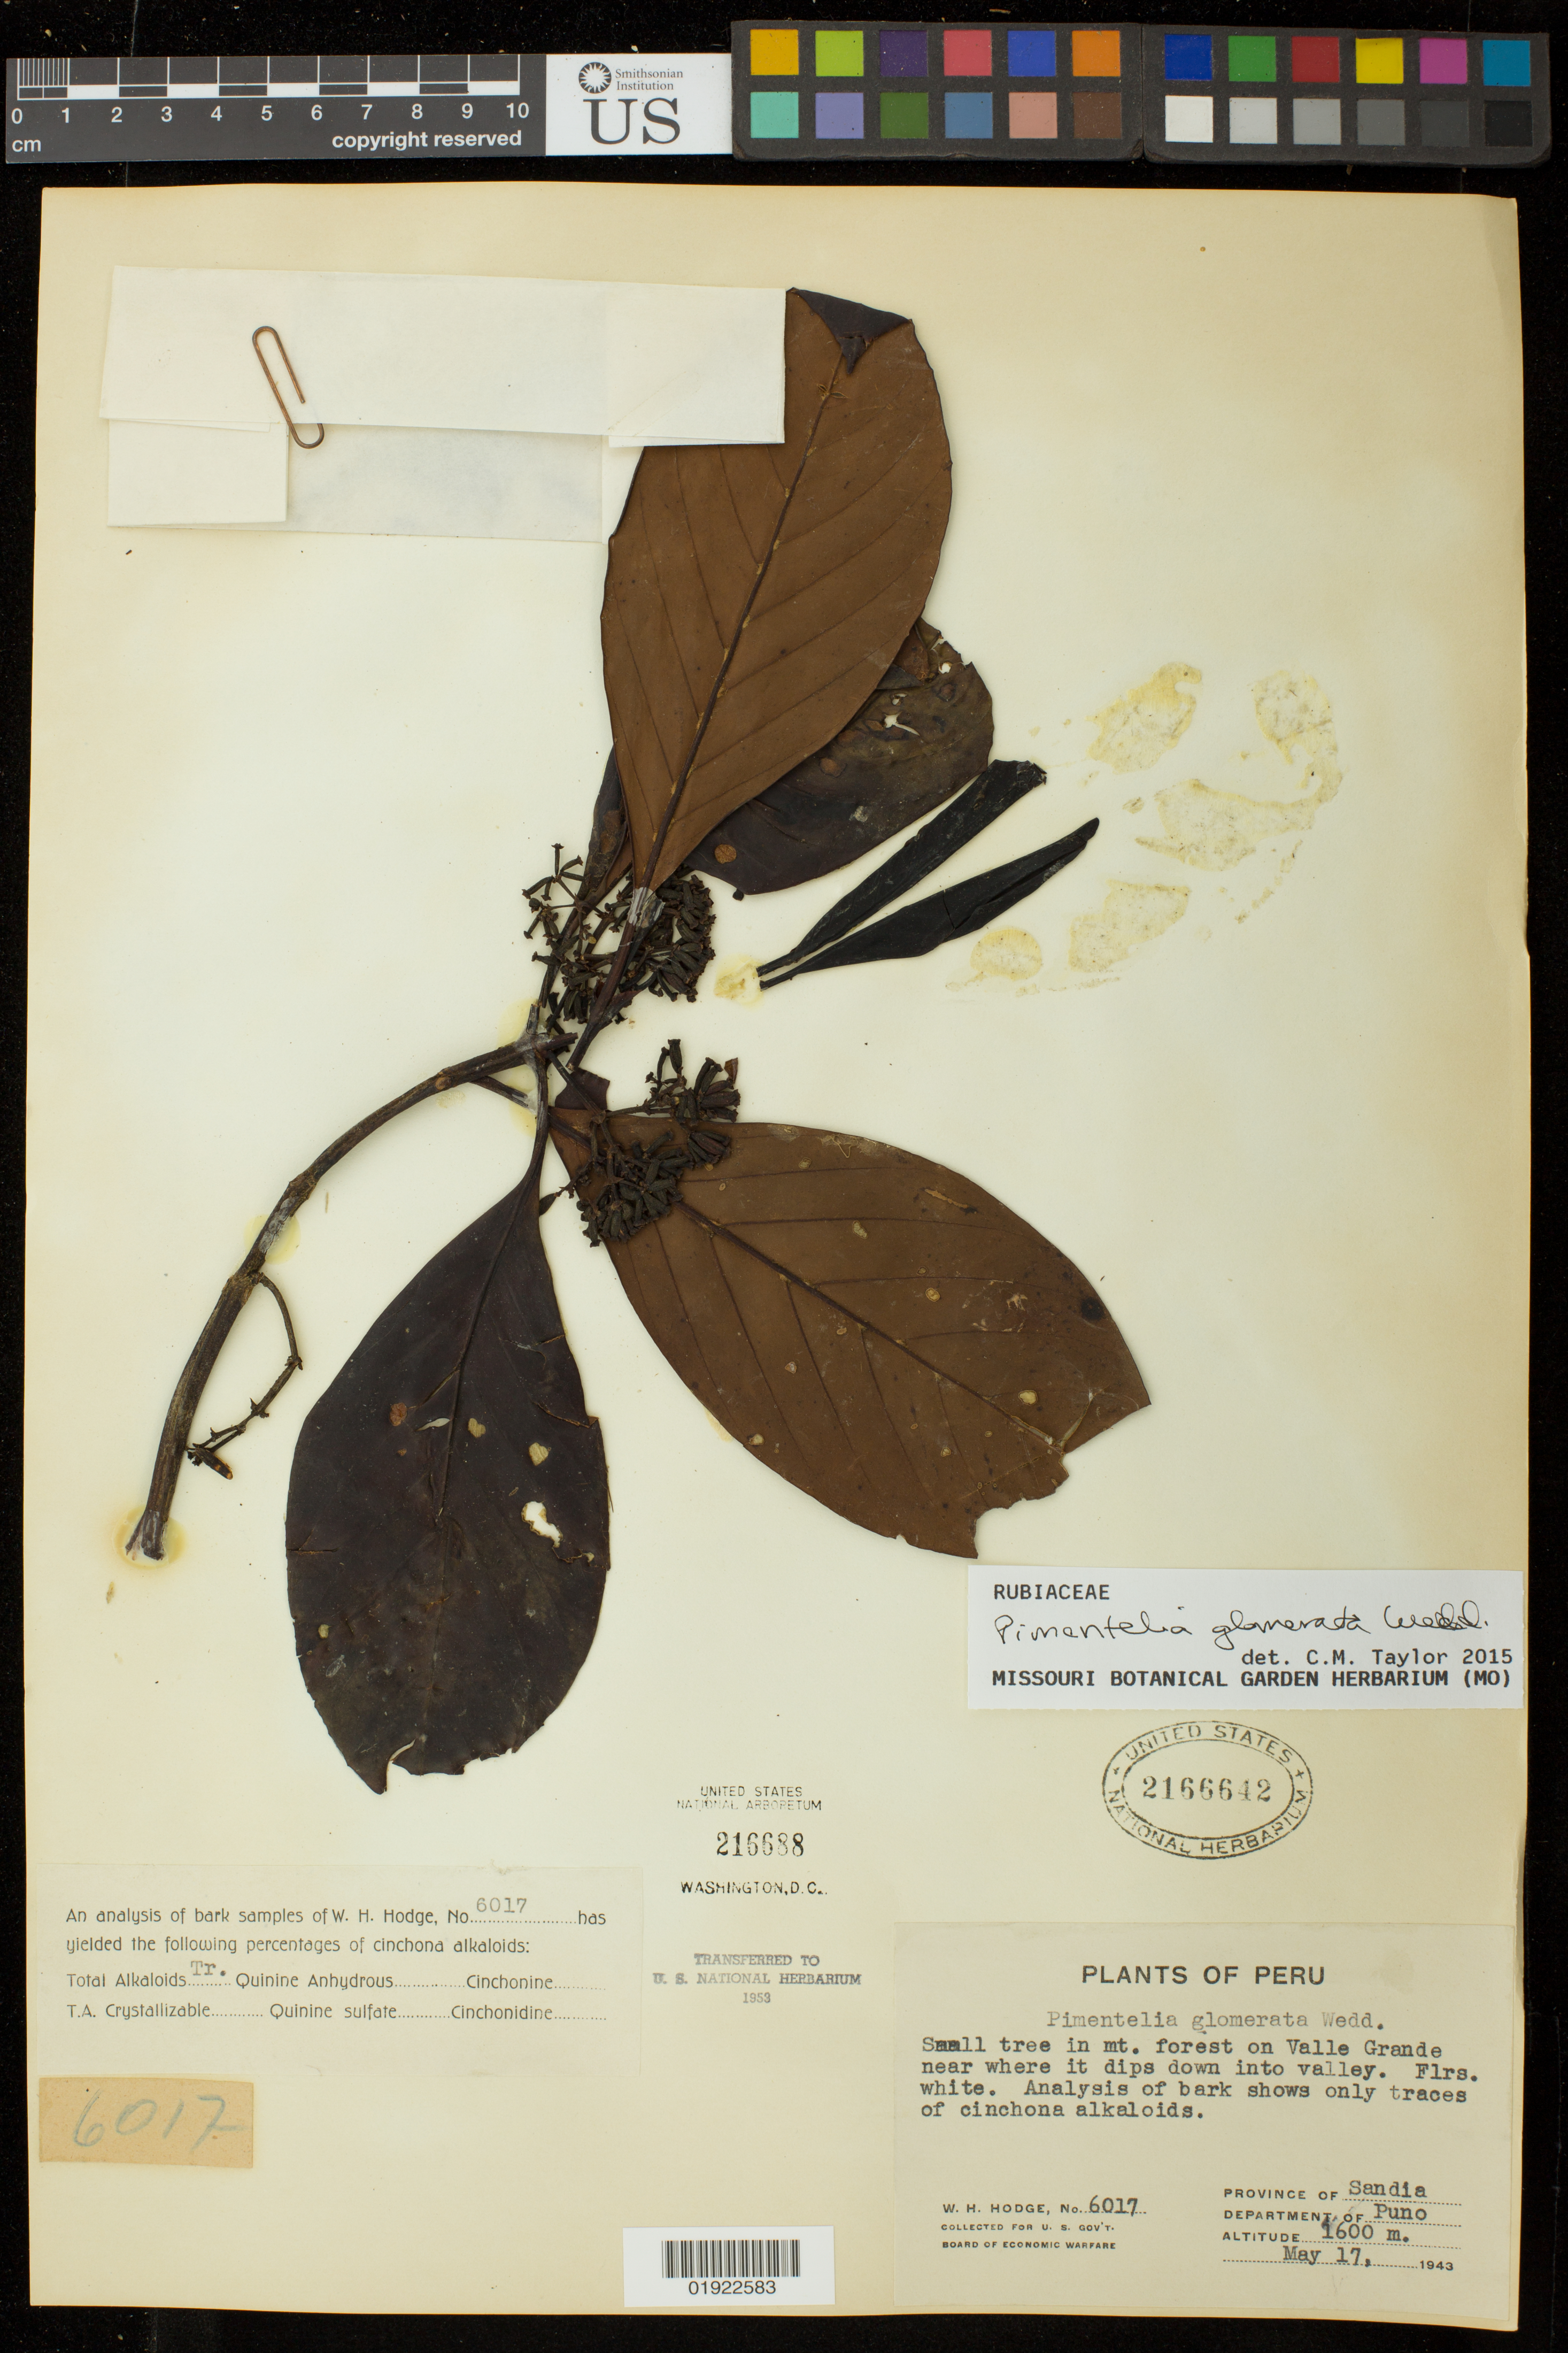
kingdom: Plantae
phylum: Tracheophyta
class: Magnoliopsida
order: Gentianales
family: Rubiaceae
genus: Pimentelia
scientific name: Pimentelia glomerata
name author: Wedd.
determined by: Taylor, Charlotte M.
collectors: W. Hodge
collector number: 6017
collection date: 1943-05-17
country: Peru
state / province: Puno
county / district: Sandia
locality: Forest on Valle Grande near where it dips down into valley.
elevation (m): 1600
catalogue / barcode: US 2166642